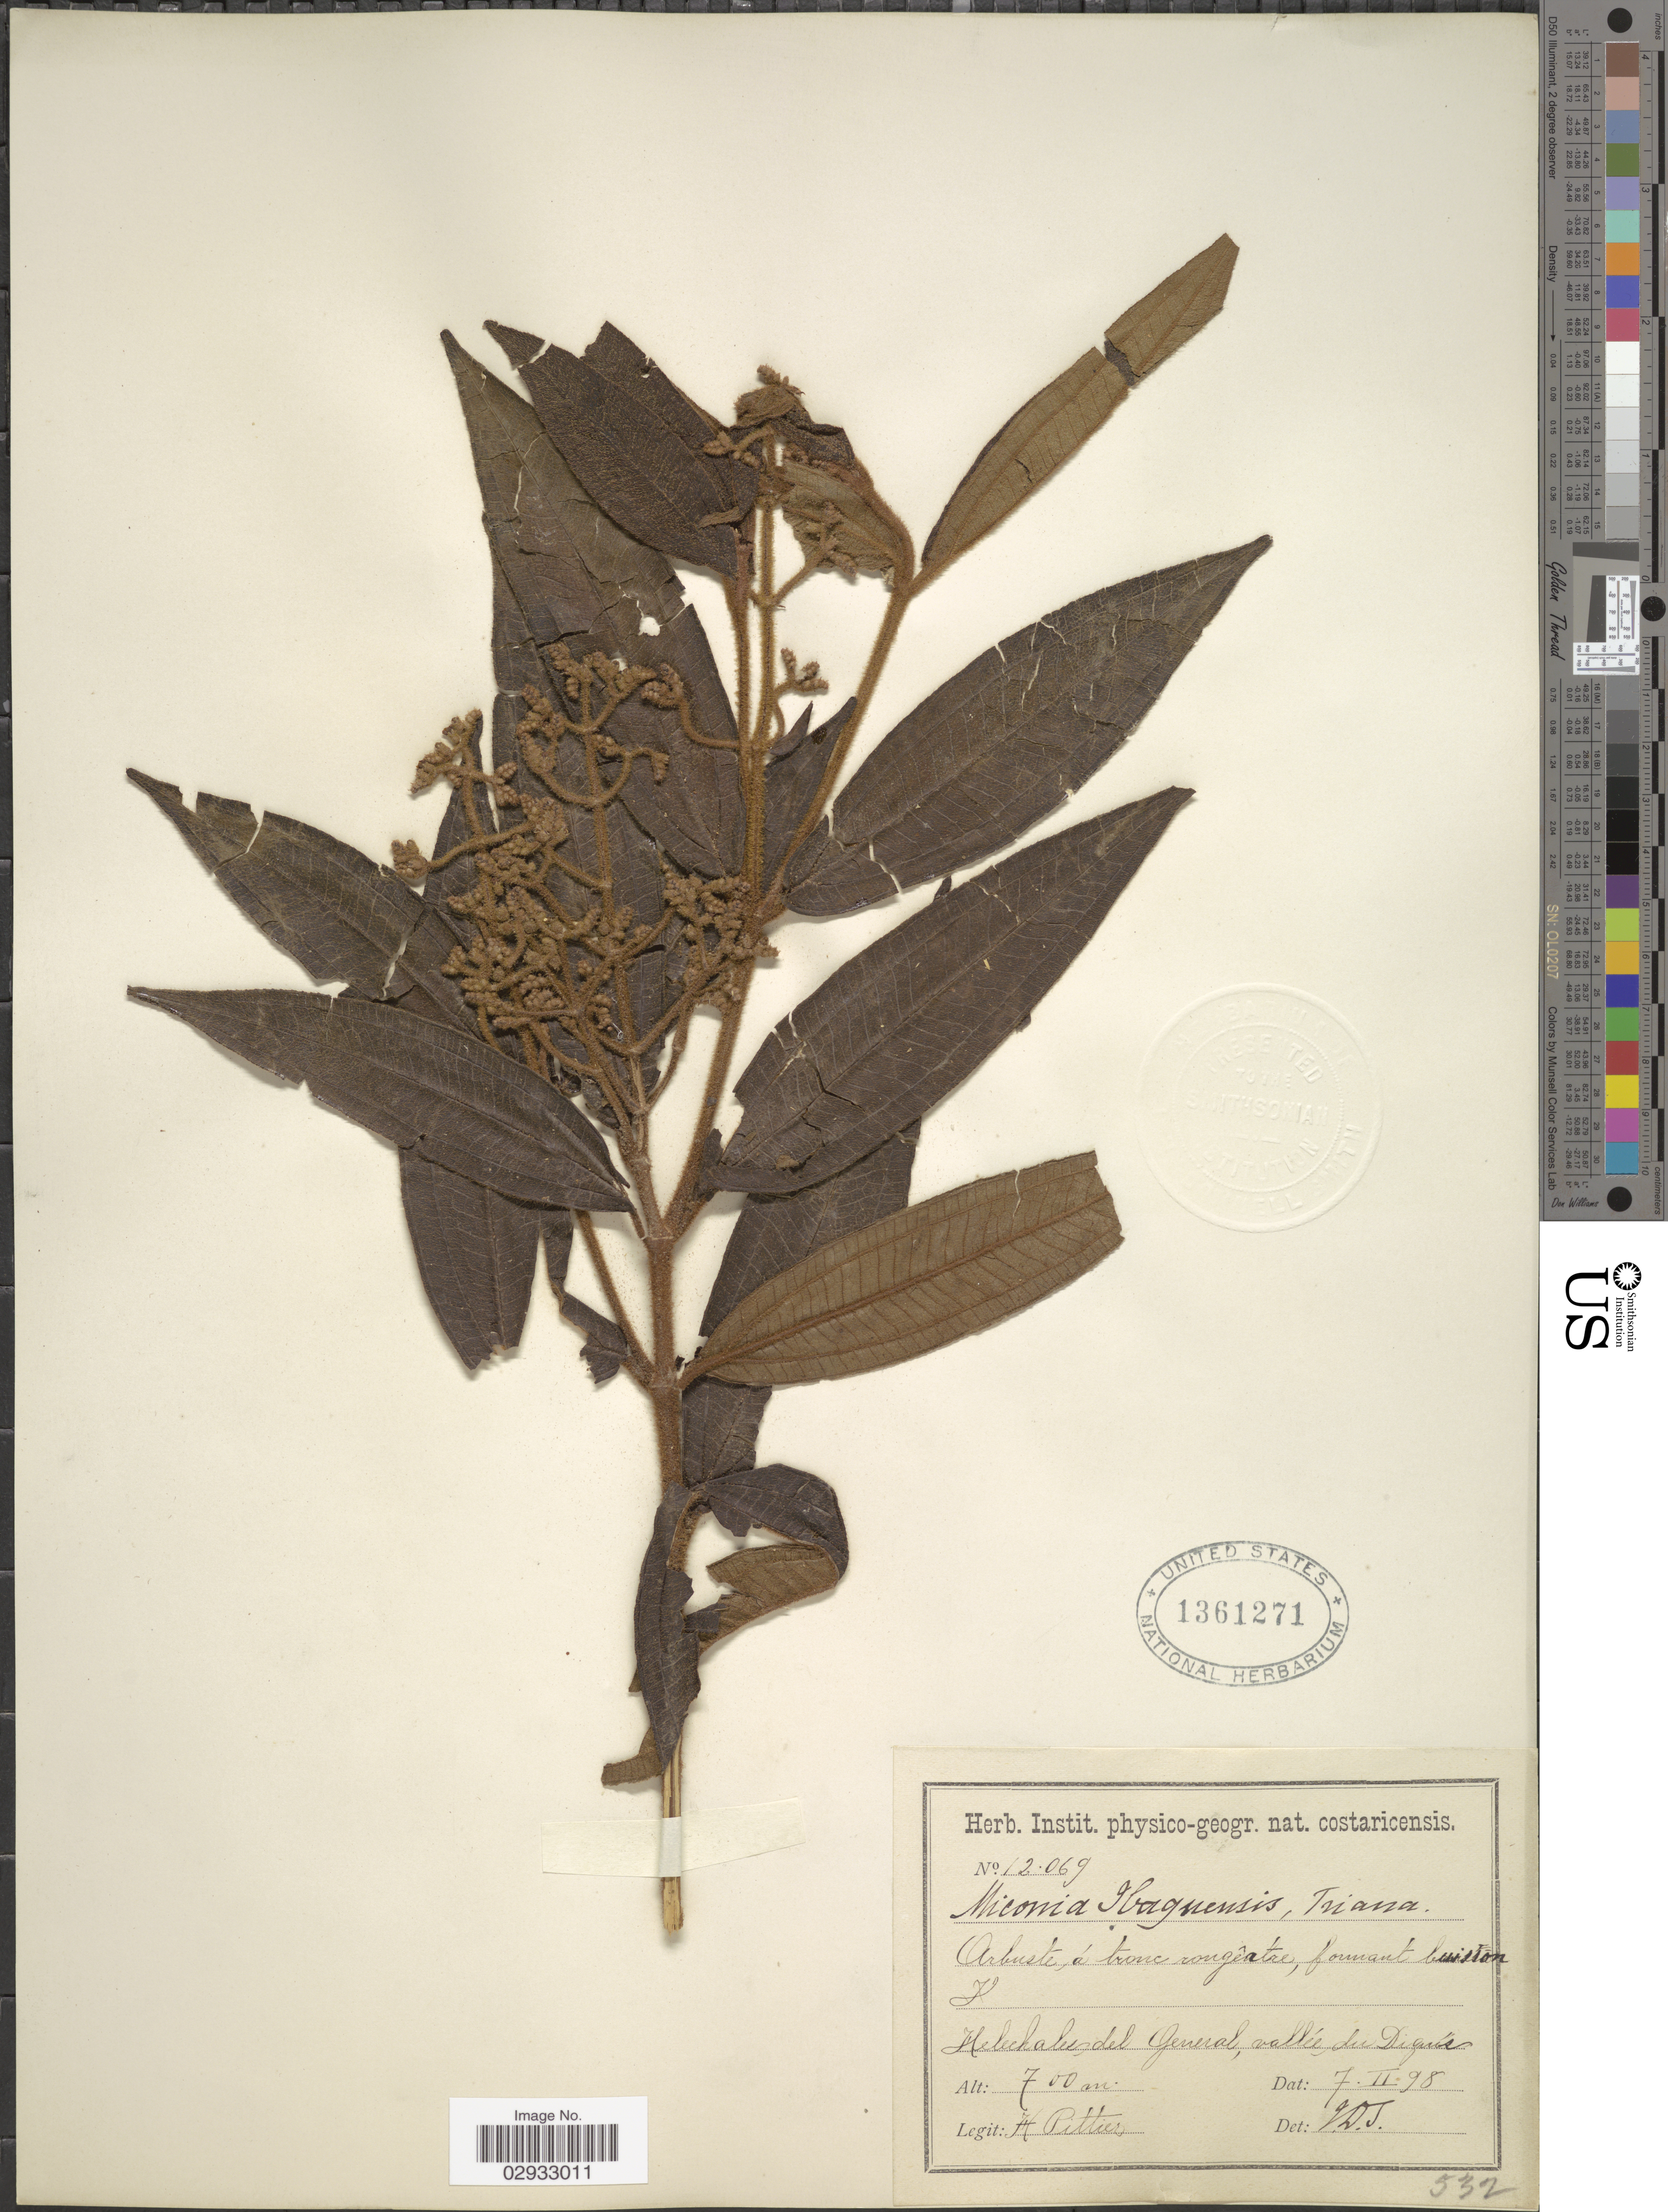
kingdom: Plantae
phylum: Tracheophyta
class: Magnoliopsida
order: Myrtales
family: Melastomataceae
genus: Miconia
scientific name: Miconia ibaguensis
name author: (Bonpl.) Triana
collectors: H. F. Pittier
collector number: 12069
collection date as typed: Transcribed d/m/y: 7/2/98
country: Costa Rica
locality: Heleekalees del General, valleé du Diquis.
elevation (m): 700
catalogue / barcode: US 1361271